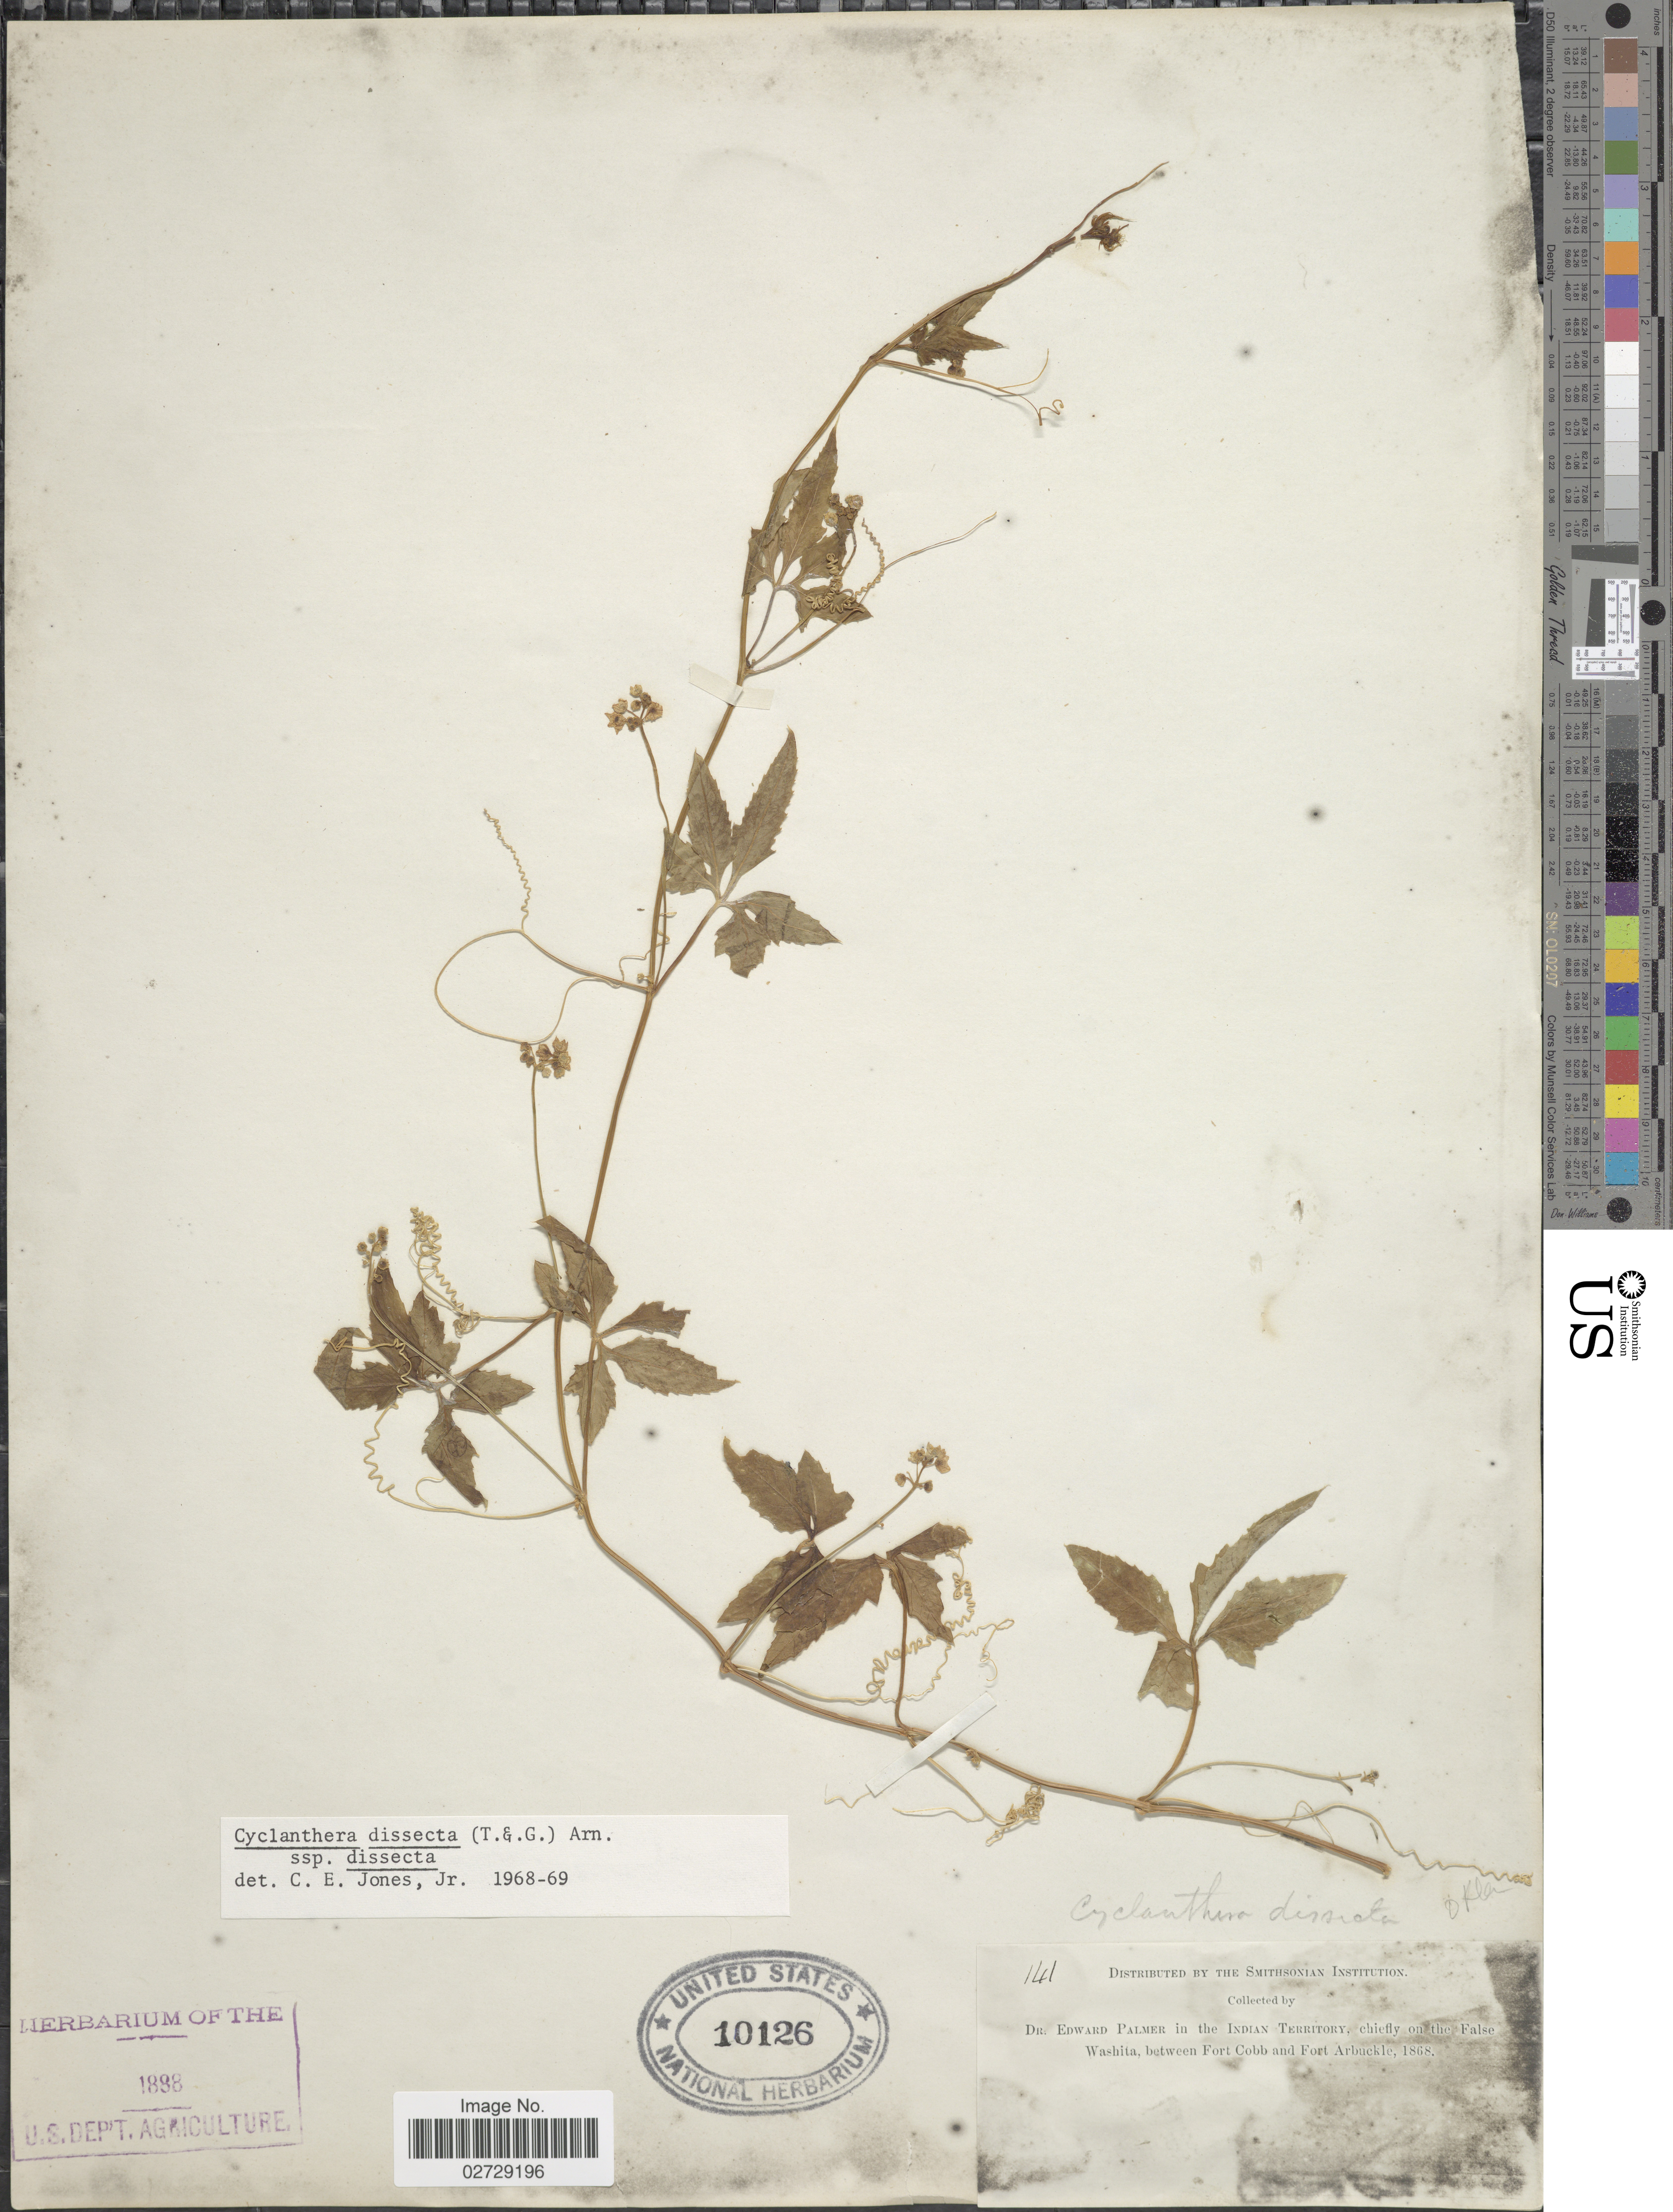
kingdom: Plantae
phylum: Tracheophyta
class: Magnoliopsida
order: Cucurbitales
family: Cucurbitaceae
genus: Cyclanthera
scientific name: Cyclanthera dissecta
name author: (Torr. & A. Gray) Arn.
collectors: E. Palmer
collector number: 141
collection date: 1868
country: United States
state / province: Oklahoma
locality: In the Indian Territory, on the False Washita, between Fort Cobb and Fort Arbuckle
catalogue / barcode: US 10126